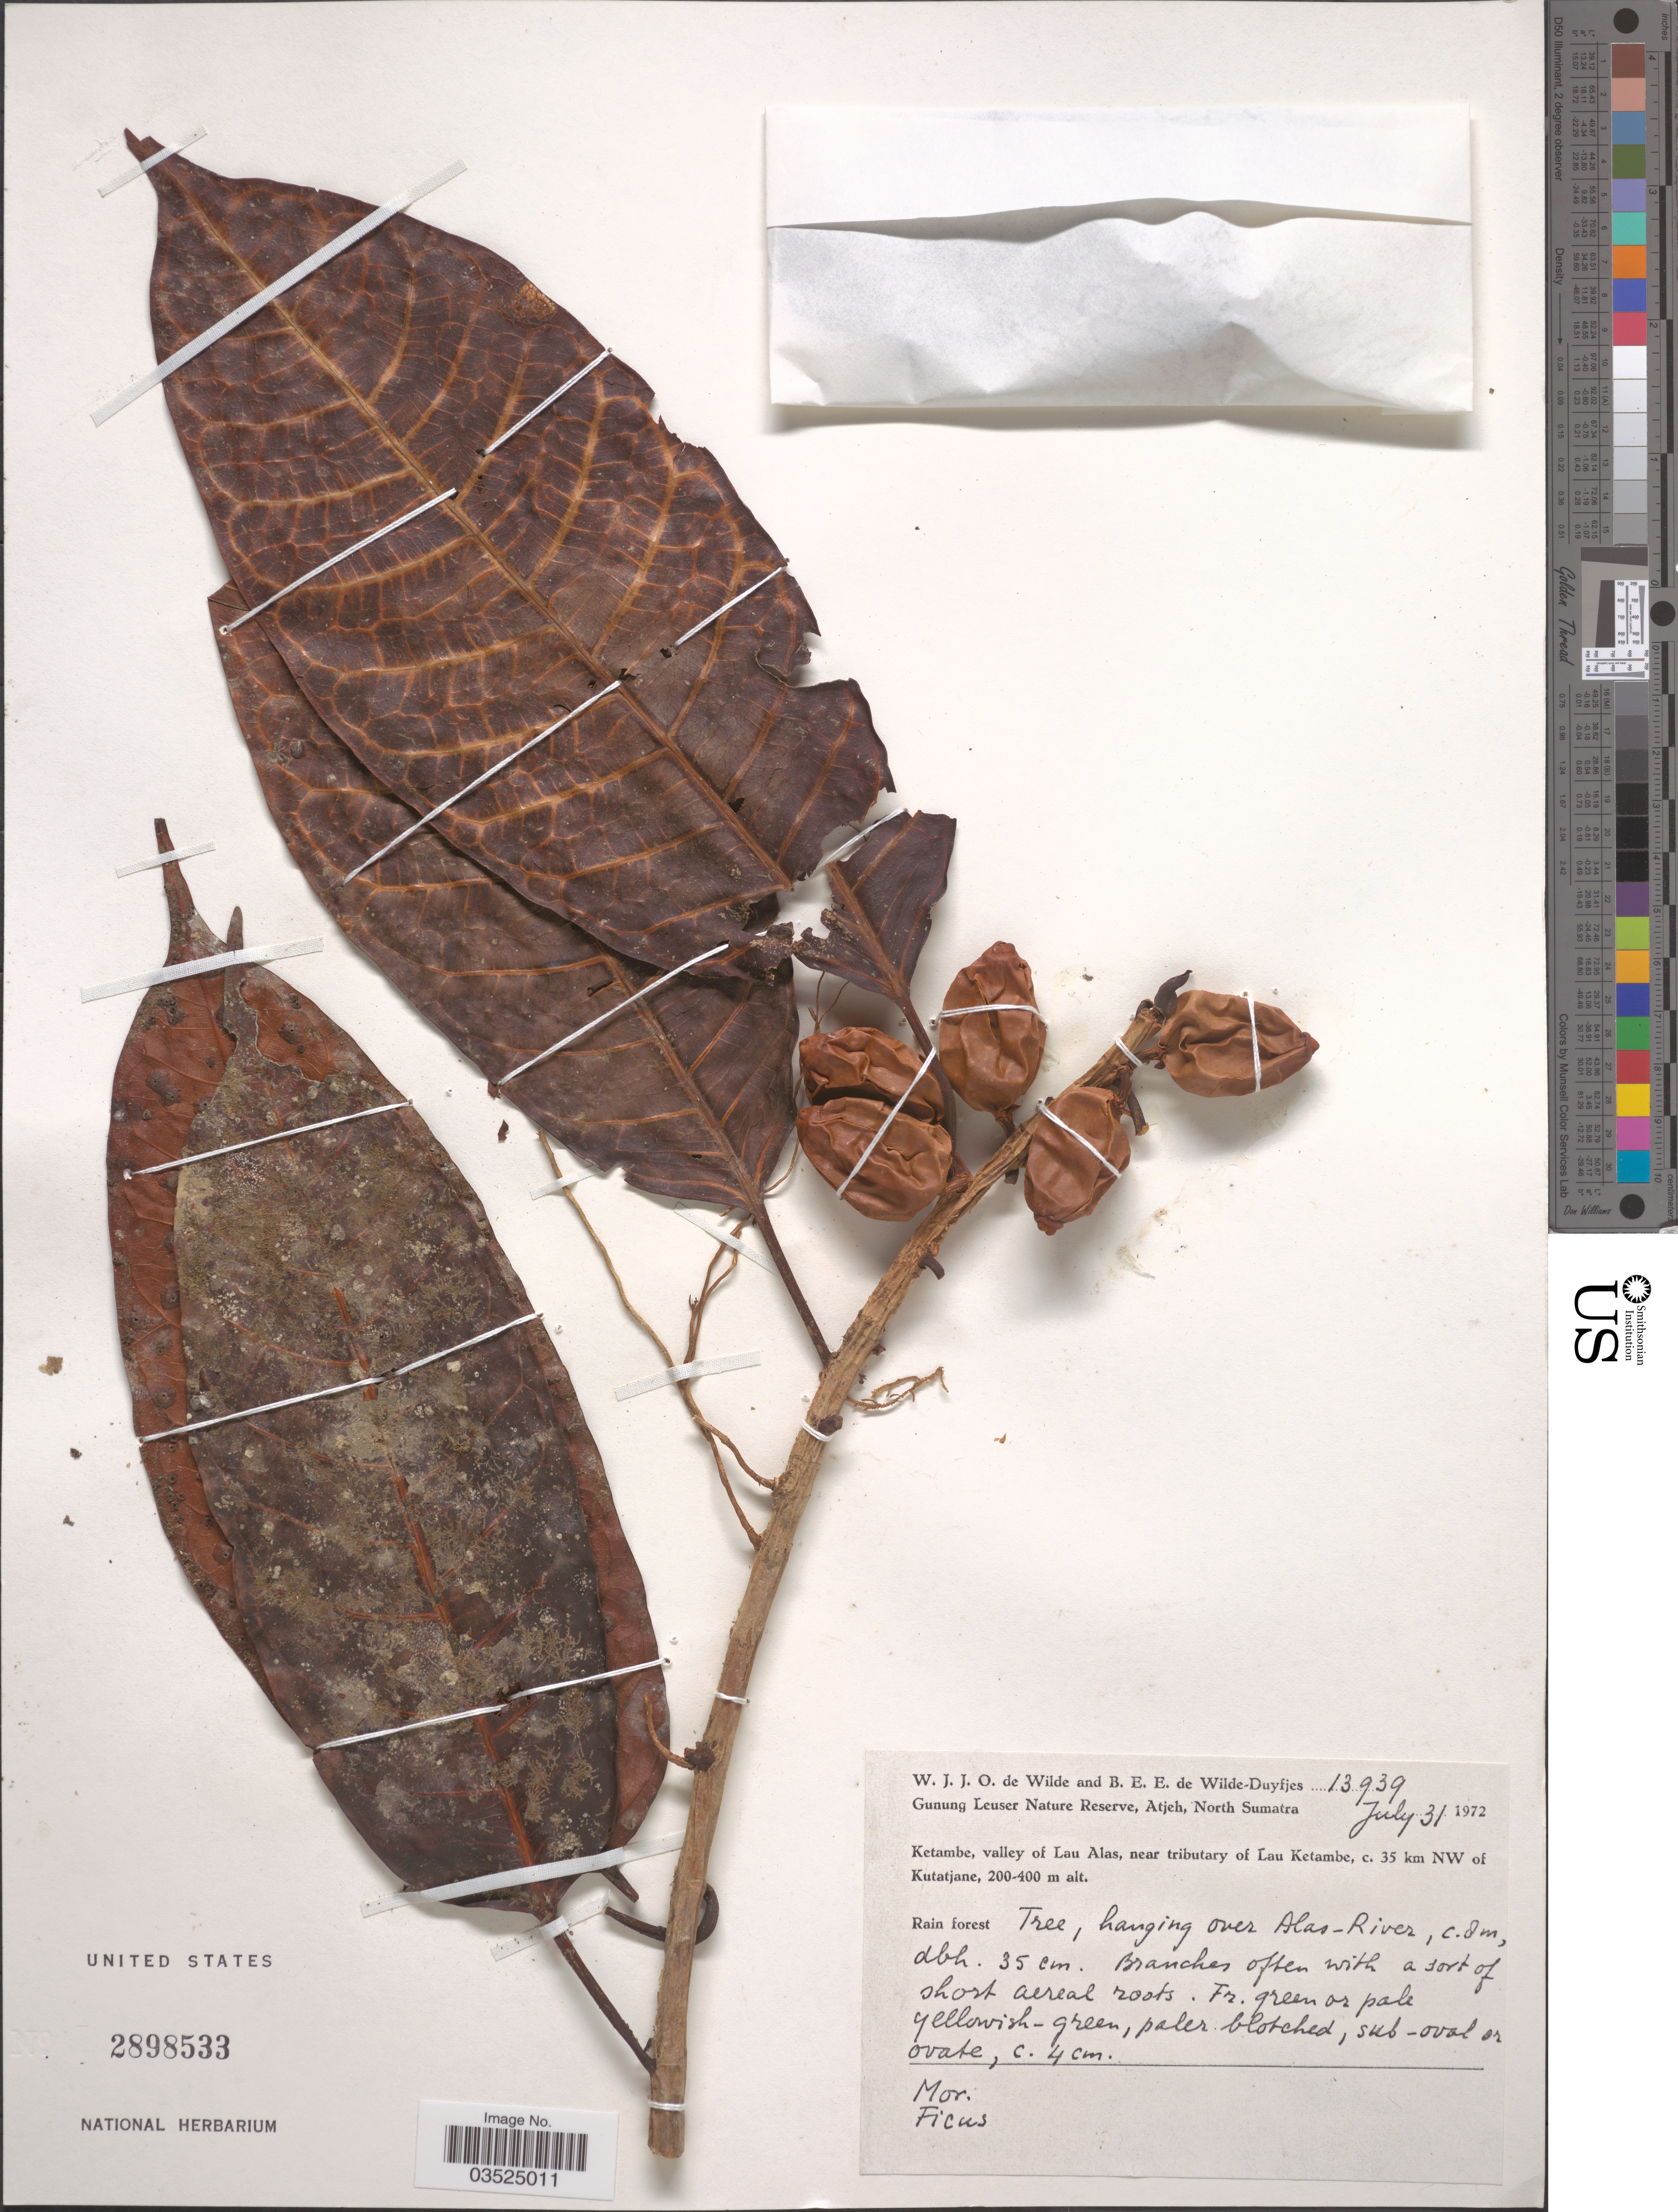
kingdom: Plantae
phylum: Tracheophyta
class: Magnoliopsida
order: Rosales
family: Moraceae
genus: Ficus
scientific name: Ficus sp.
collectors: W. J. de Wilde & B. E. de Wilde-Duyfjes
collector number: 13939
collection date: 1972-07-31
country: Indonesia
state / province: Sumatra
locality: Gunung Leuser Nature Reserve, Atjeh, North Sumatra. Ketambe, valley of Lau Alas, near tributary of Lau Ketambe, c. 35 km NW of Kutatjane. Hanging over Alas-River.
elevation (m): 200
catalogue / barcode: US 2898533